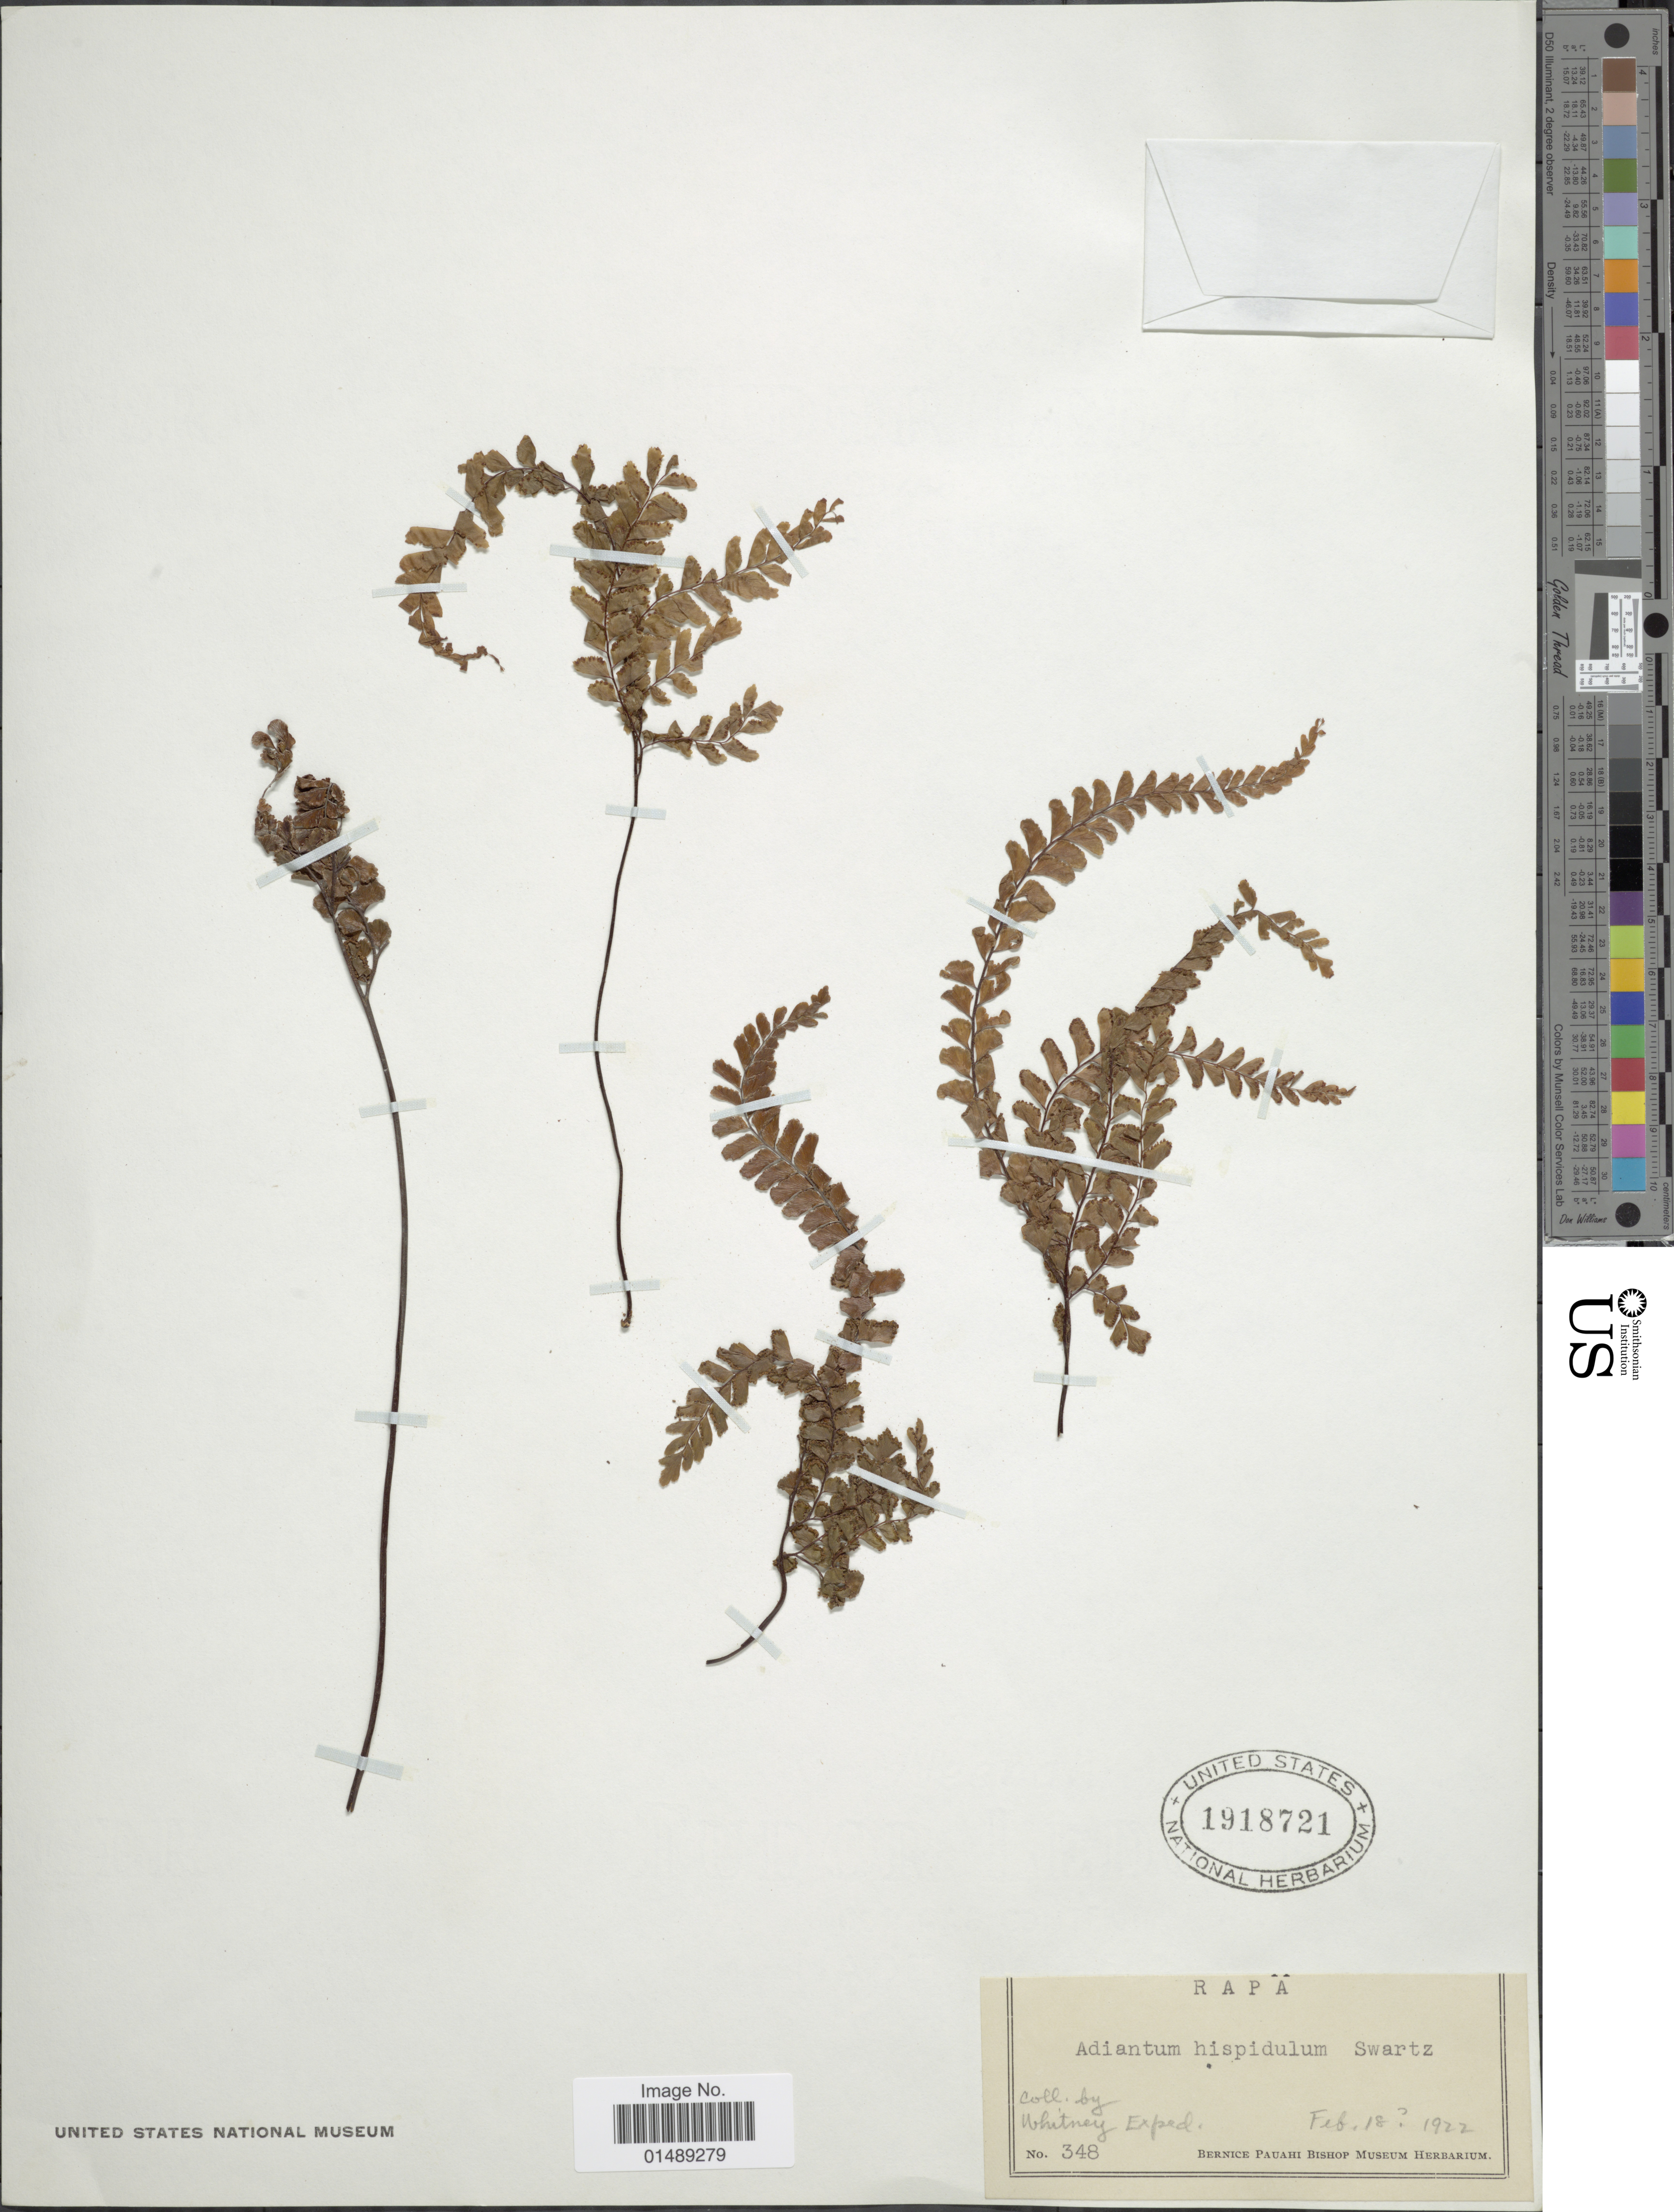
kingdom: Plantae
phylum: Tracheophyta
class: Polypodiopsida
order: Polypodiales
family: Pteridaceae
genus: Adiantum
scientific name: Adiantum hispidulum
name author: Sw.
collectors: Whitney Exped.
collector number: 348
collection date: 1922-02-18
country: French Polynesia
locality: Rapa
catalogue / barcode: US 1918721